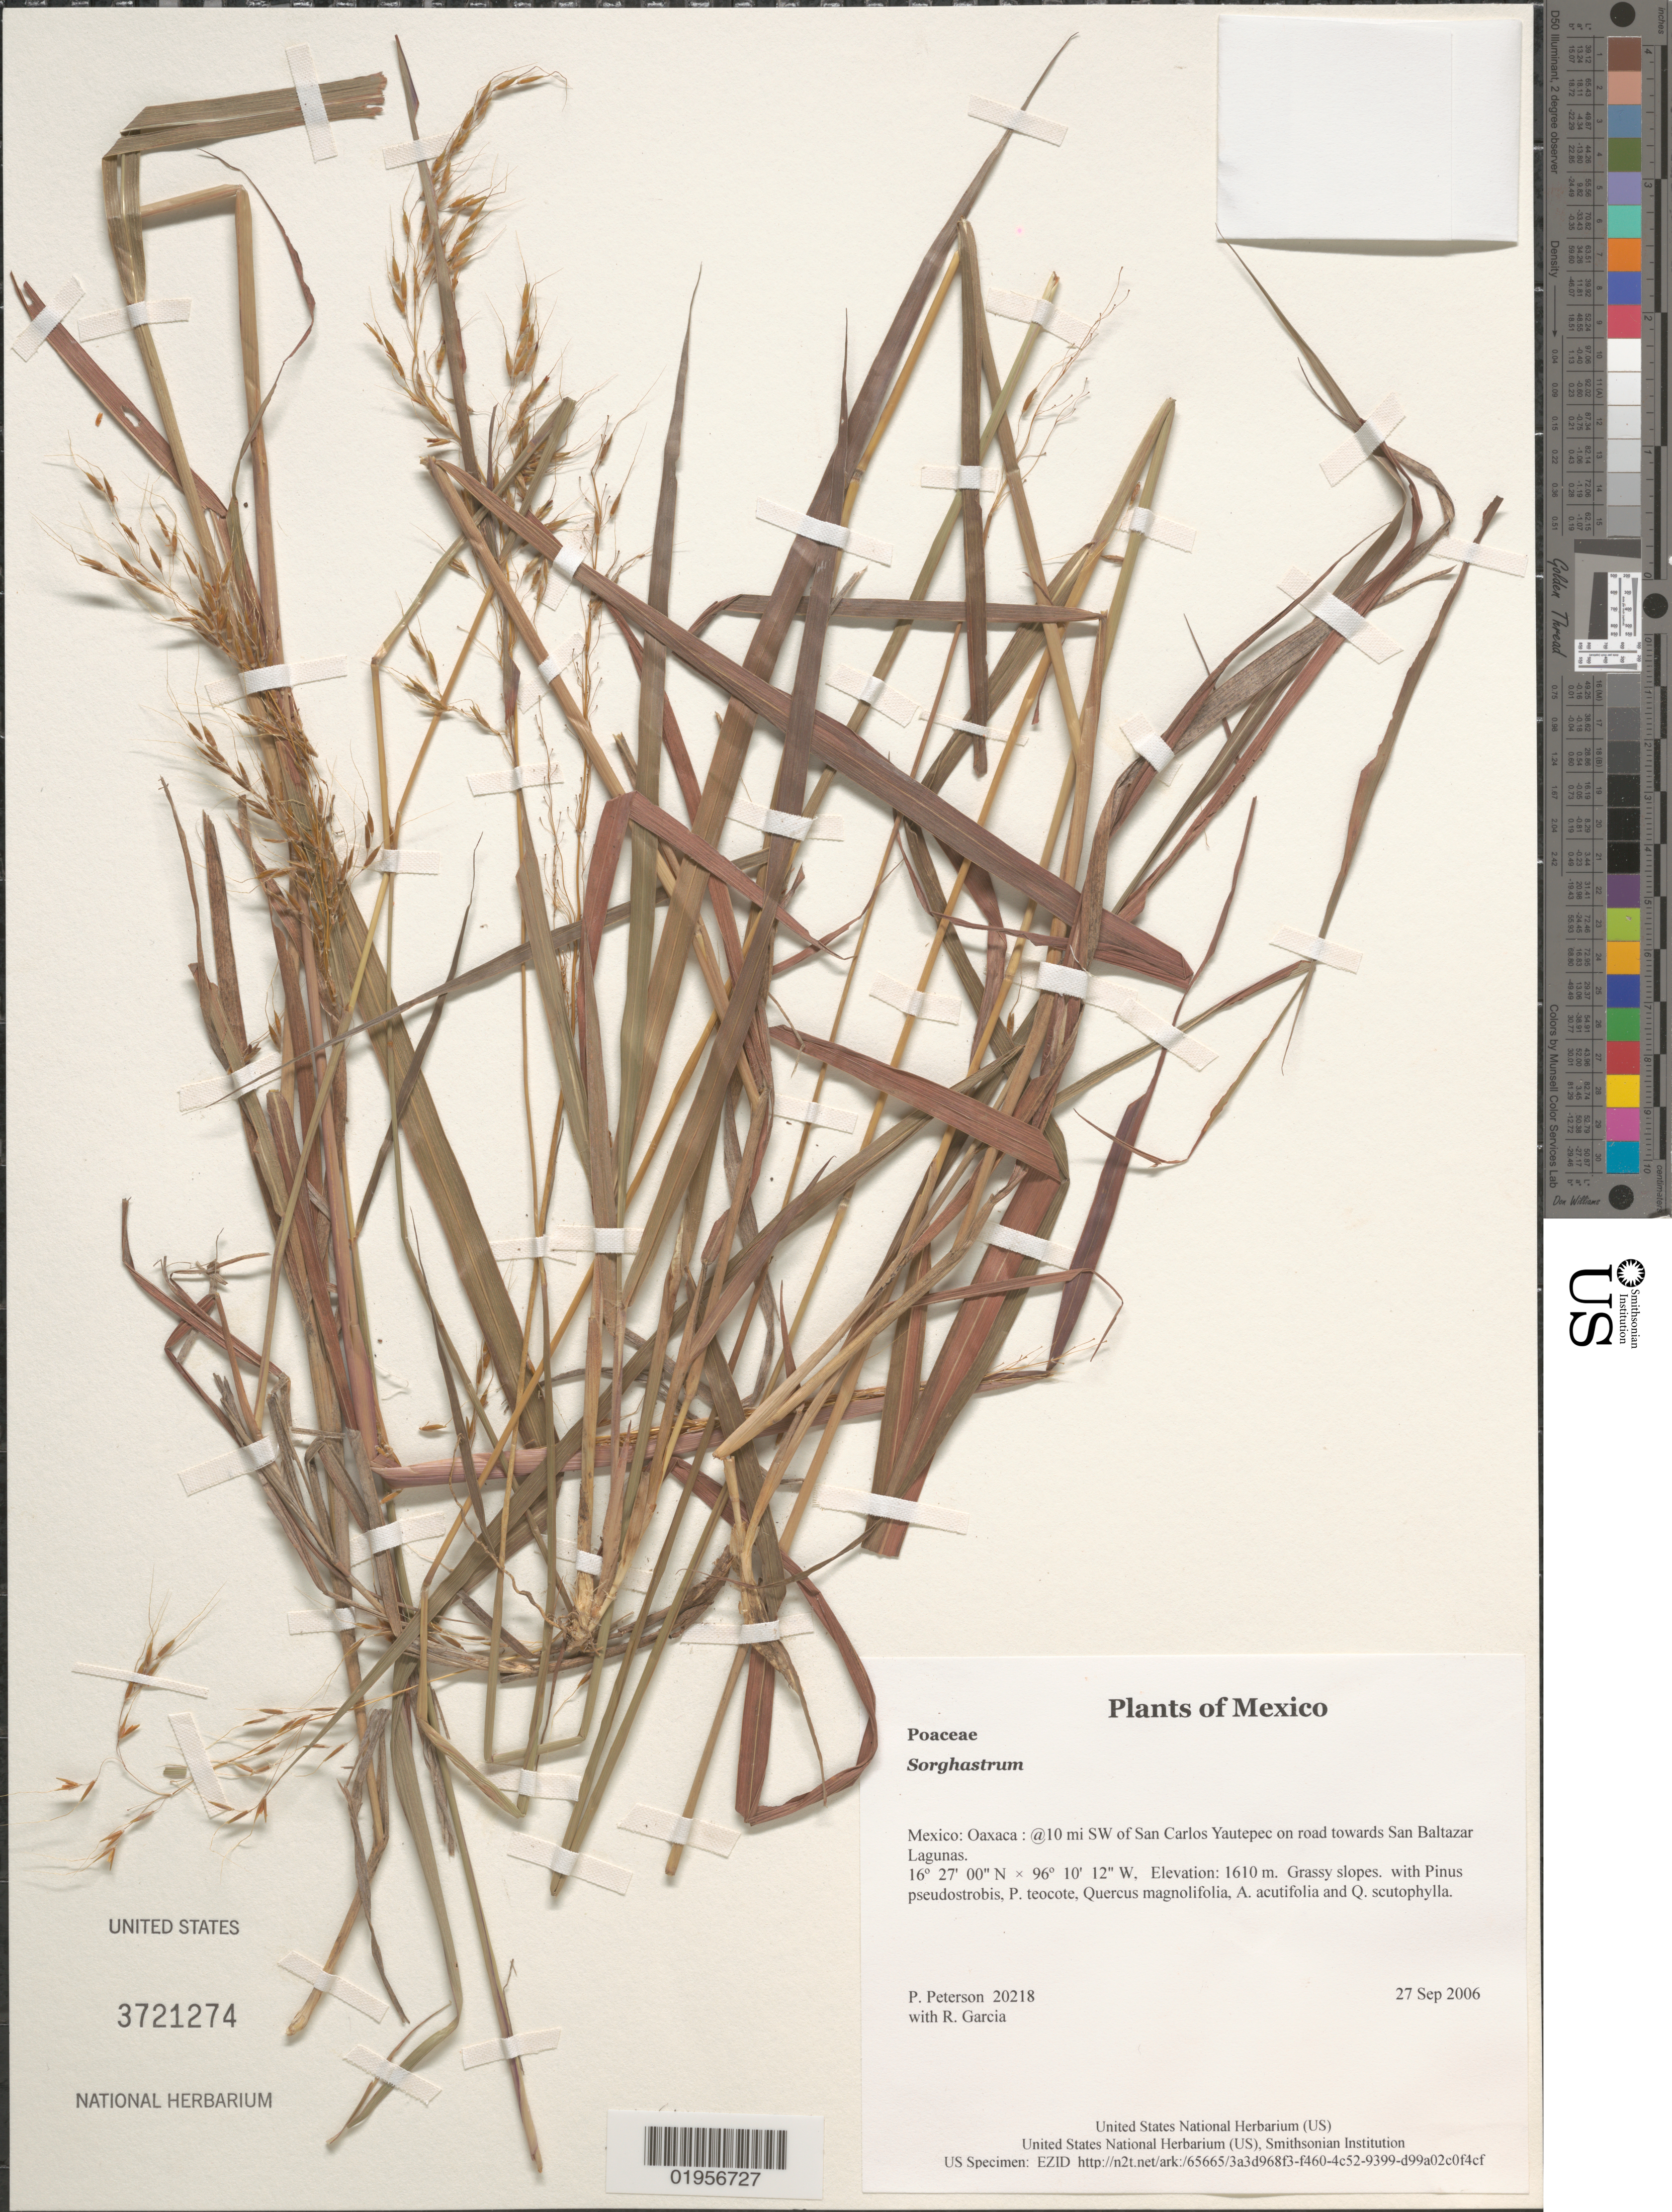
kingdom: Plantae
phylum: Tracheophyta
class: Liliopsida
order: Poales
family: Poaceae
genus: Sorghastrum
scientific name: Sorghastrum sp.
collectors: P. M. Peterson & R. Garcia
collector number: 20218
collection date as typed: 27 Sep 2006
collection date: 2006-09-27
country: Mexico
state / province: Oaxaca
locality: @10 mi SW of San Carlos Yautepec on road towards San Baltazar Lagunas.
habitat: Grassy slopes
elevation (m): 1610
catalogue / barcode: US 3721274